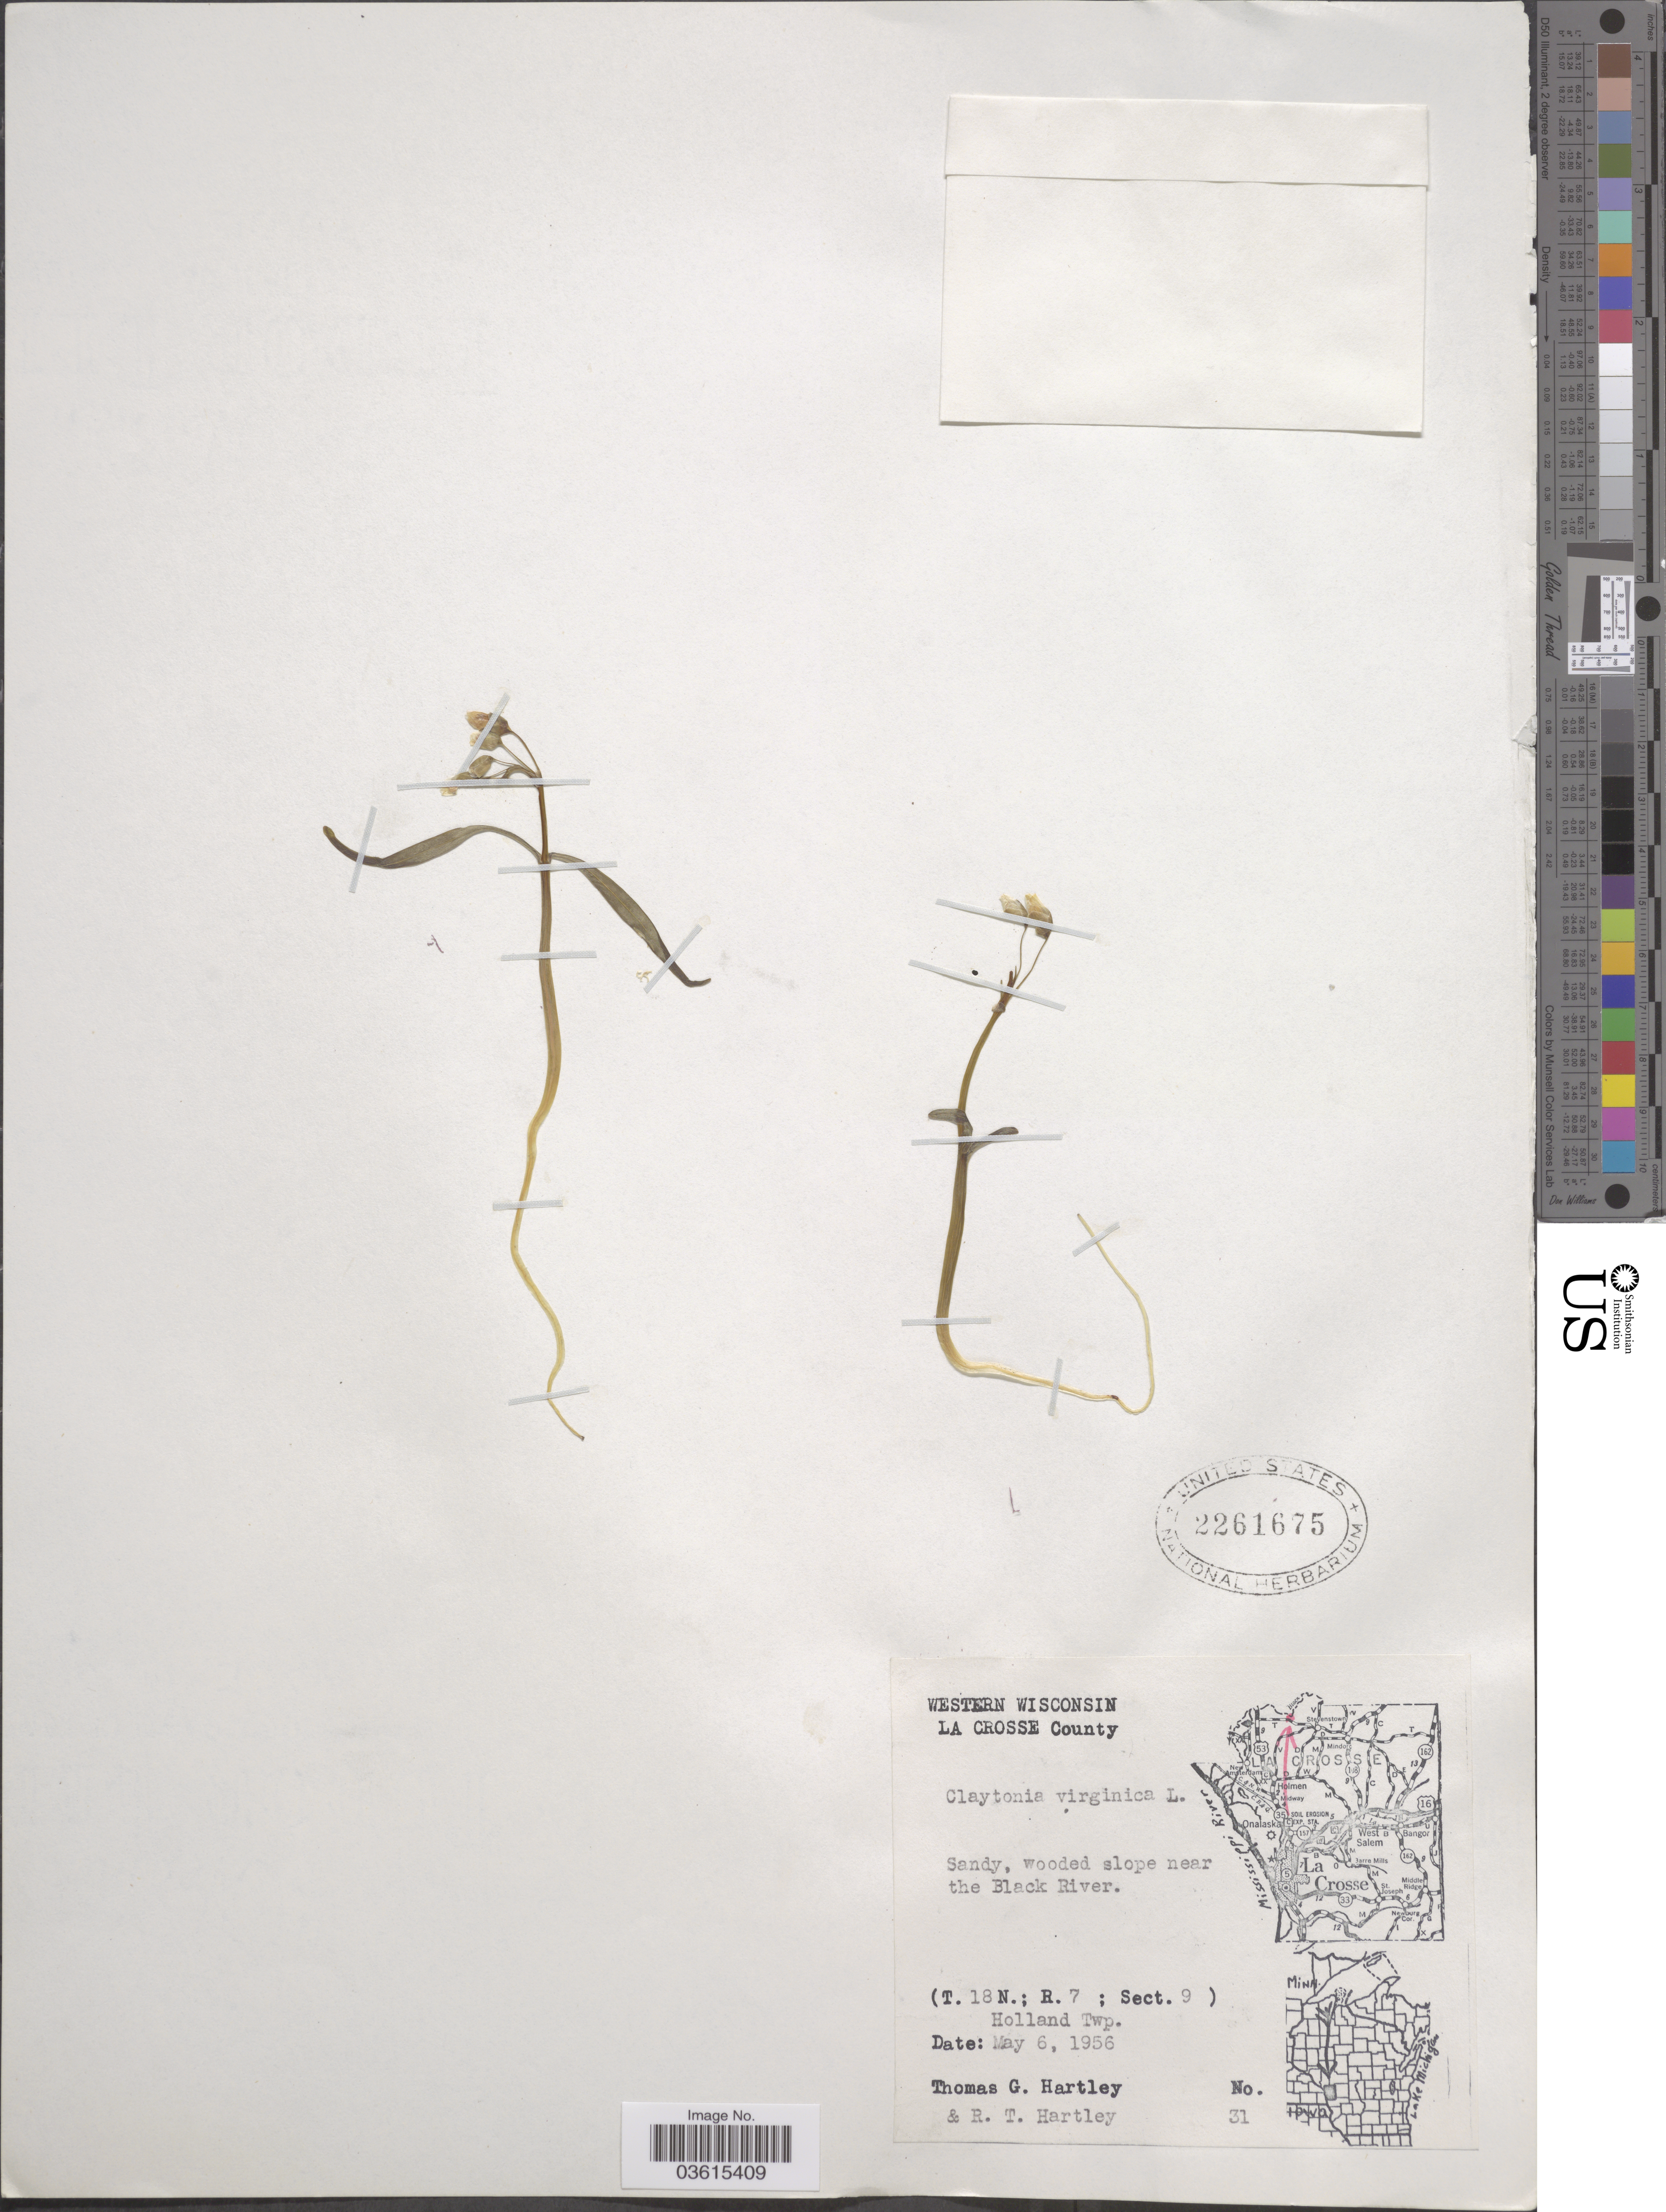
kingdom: Plantae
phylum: Tracheophyta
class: Magnoliopsida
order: Caryophyllales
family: Montiaceae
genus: Claytonia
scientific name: Claytonia virginica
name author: L.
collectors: T. G. Hartley & R. T. Hartley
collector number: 31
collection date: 1956-05-06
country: United States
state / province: Wisconsin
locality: Western Wisconsin. La Crosse County. Near the Black River. (T. 18N.; R.7; Sect. 9). Holland Twp.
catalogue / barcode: US 2261675